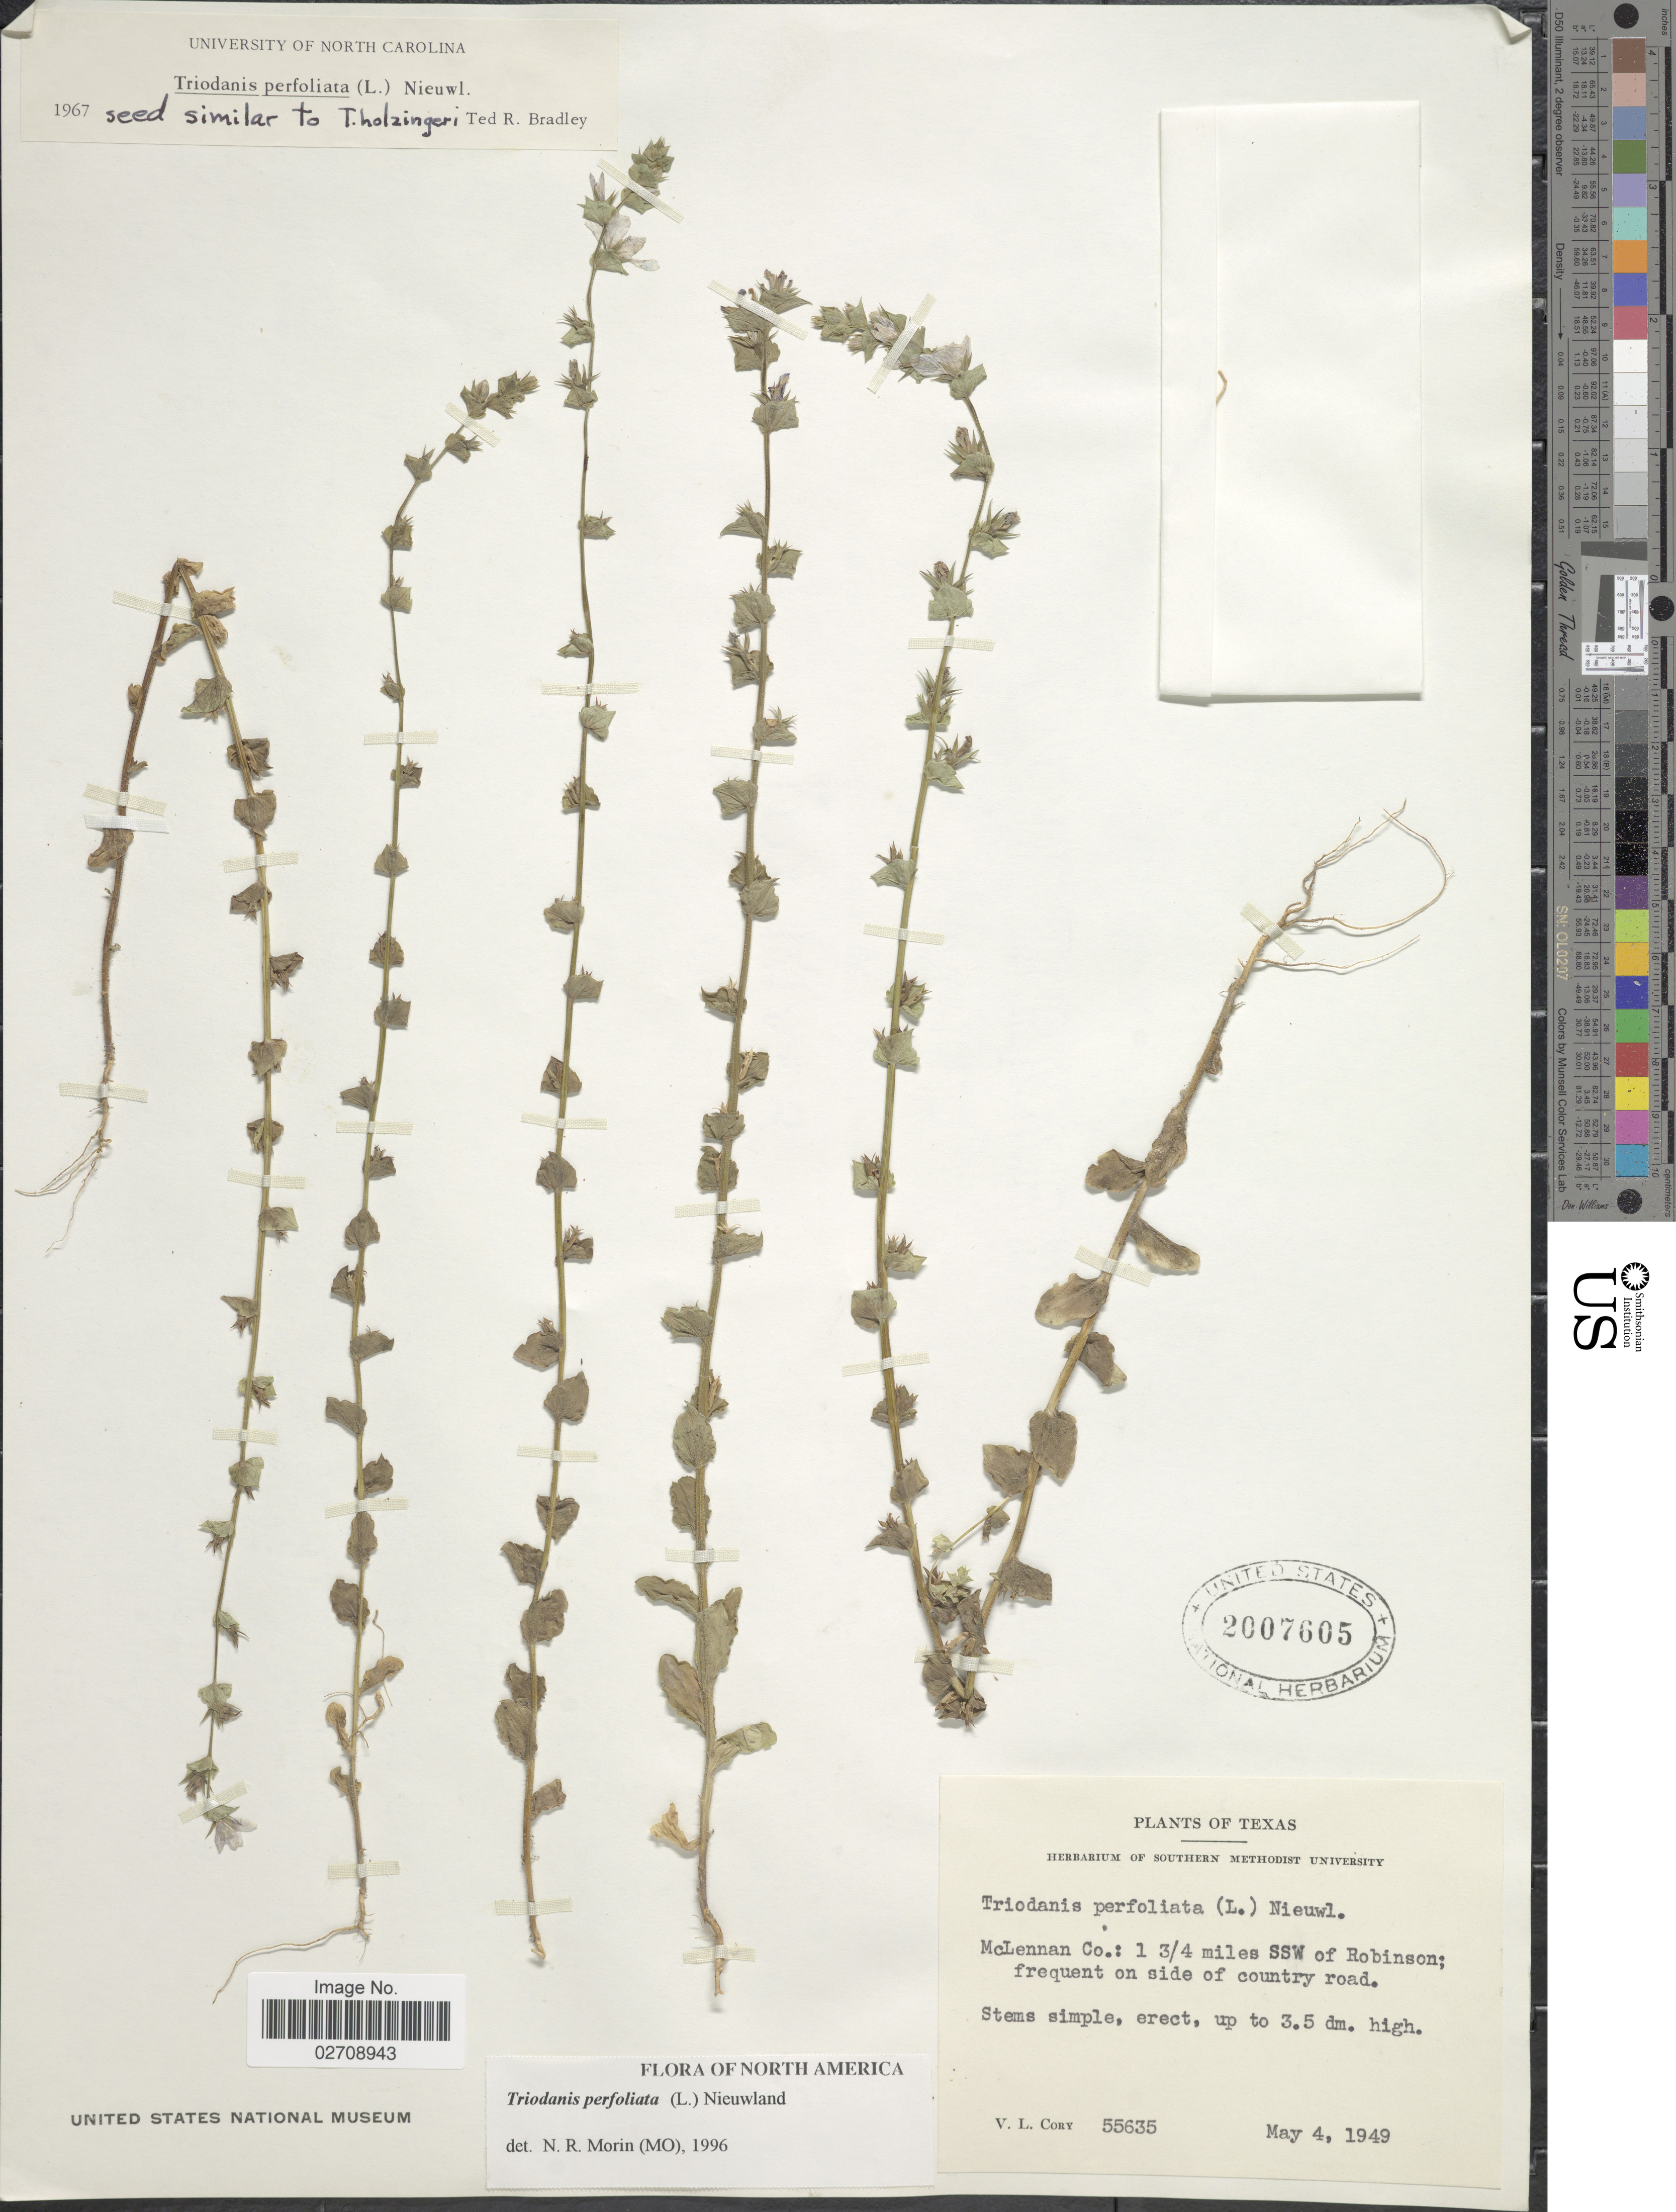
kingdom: Plantae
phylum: Tracheophyta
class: Magnoliopsida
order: Asterales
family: Campanulaceae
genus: Triodanis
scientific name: Triodanis perfoliata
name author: (L.) Nieuwl.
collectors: V. Cory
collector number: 55635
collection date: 1949-05-04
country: United States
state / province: Texas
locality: McLennan Co: 1 3/4 miles SSW of Robinson; frequent on side of country road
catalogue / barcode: US 2007605